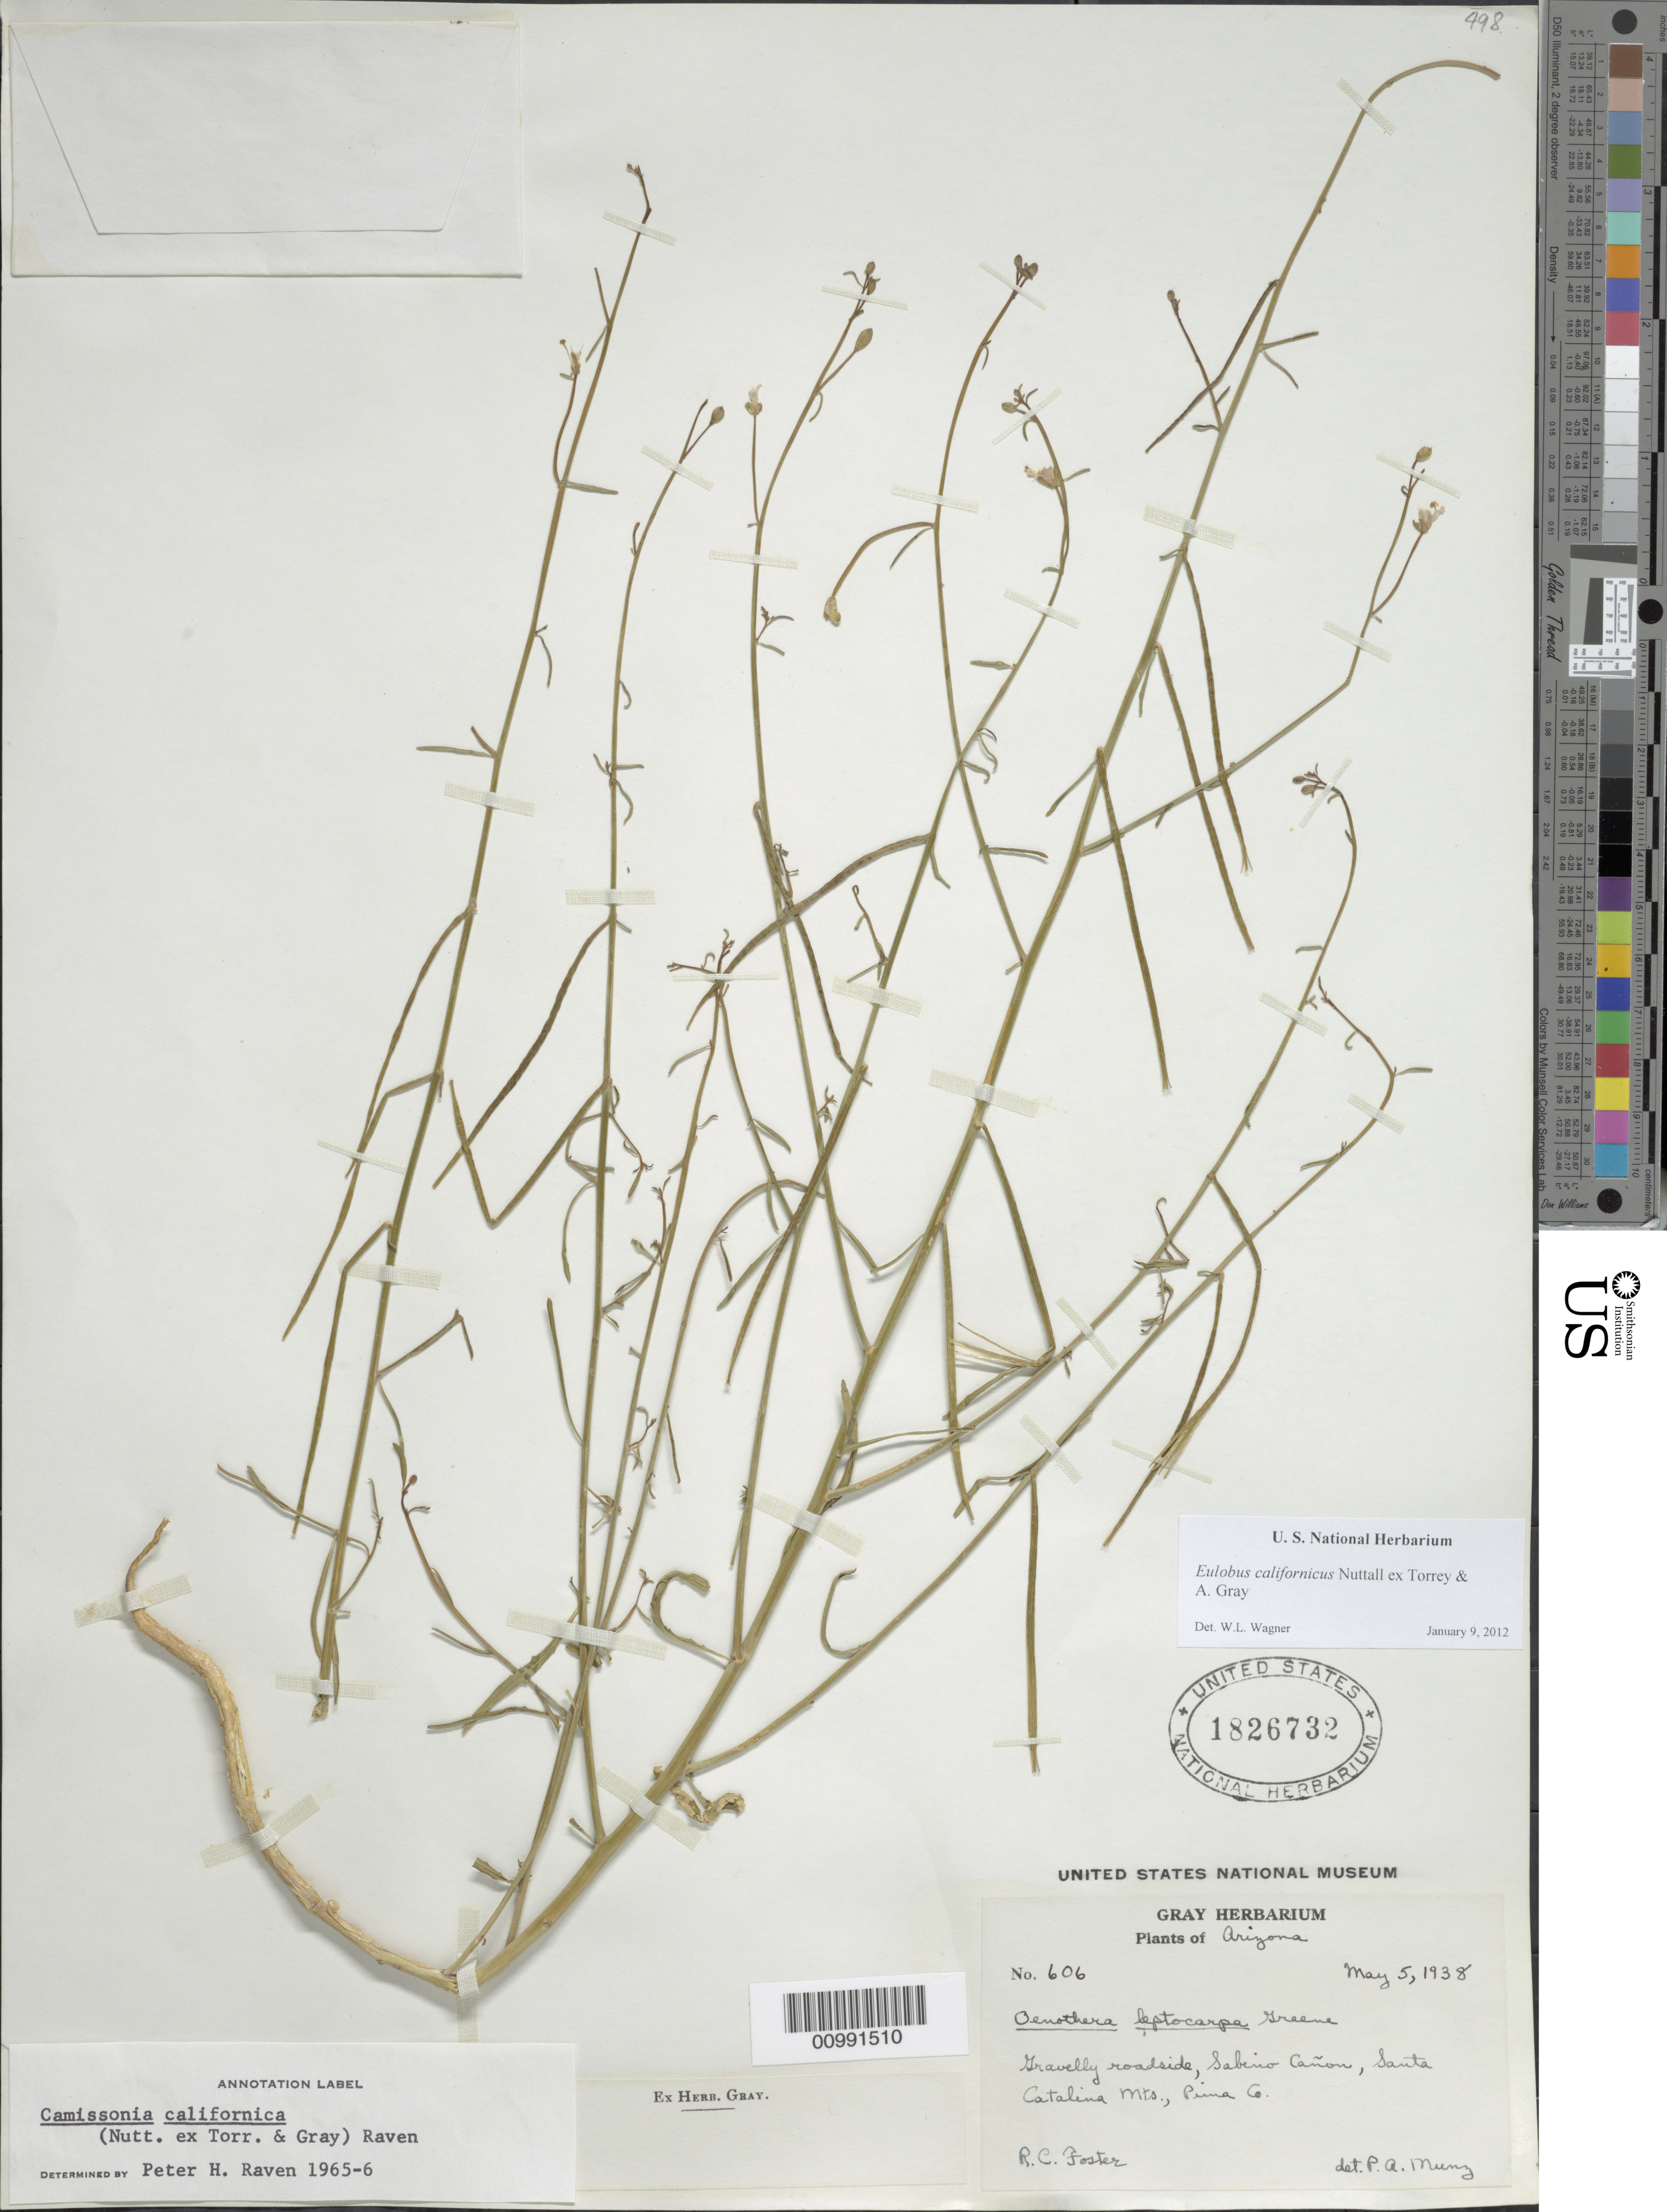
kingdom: Plantae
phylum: Tracheophyta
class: Magnoliopsida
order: Myrtales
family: Onagraceae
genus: Eulobus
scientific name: Eulobus californicus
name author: Nutt. ex Torr. & A. Gray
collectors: R. C. Foster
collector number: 606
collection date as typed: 05 May 1938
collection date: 1938-05-05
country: United States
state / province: Arizona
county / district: Pima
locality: Gravelly roadside, Sabino Canyon, Santa Catalina Mountains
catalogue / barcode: US 1826732